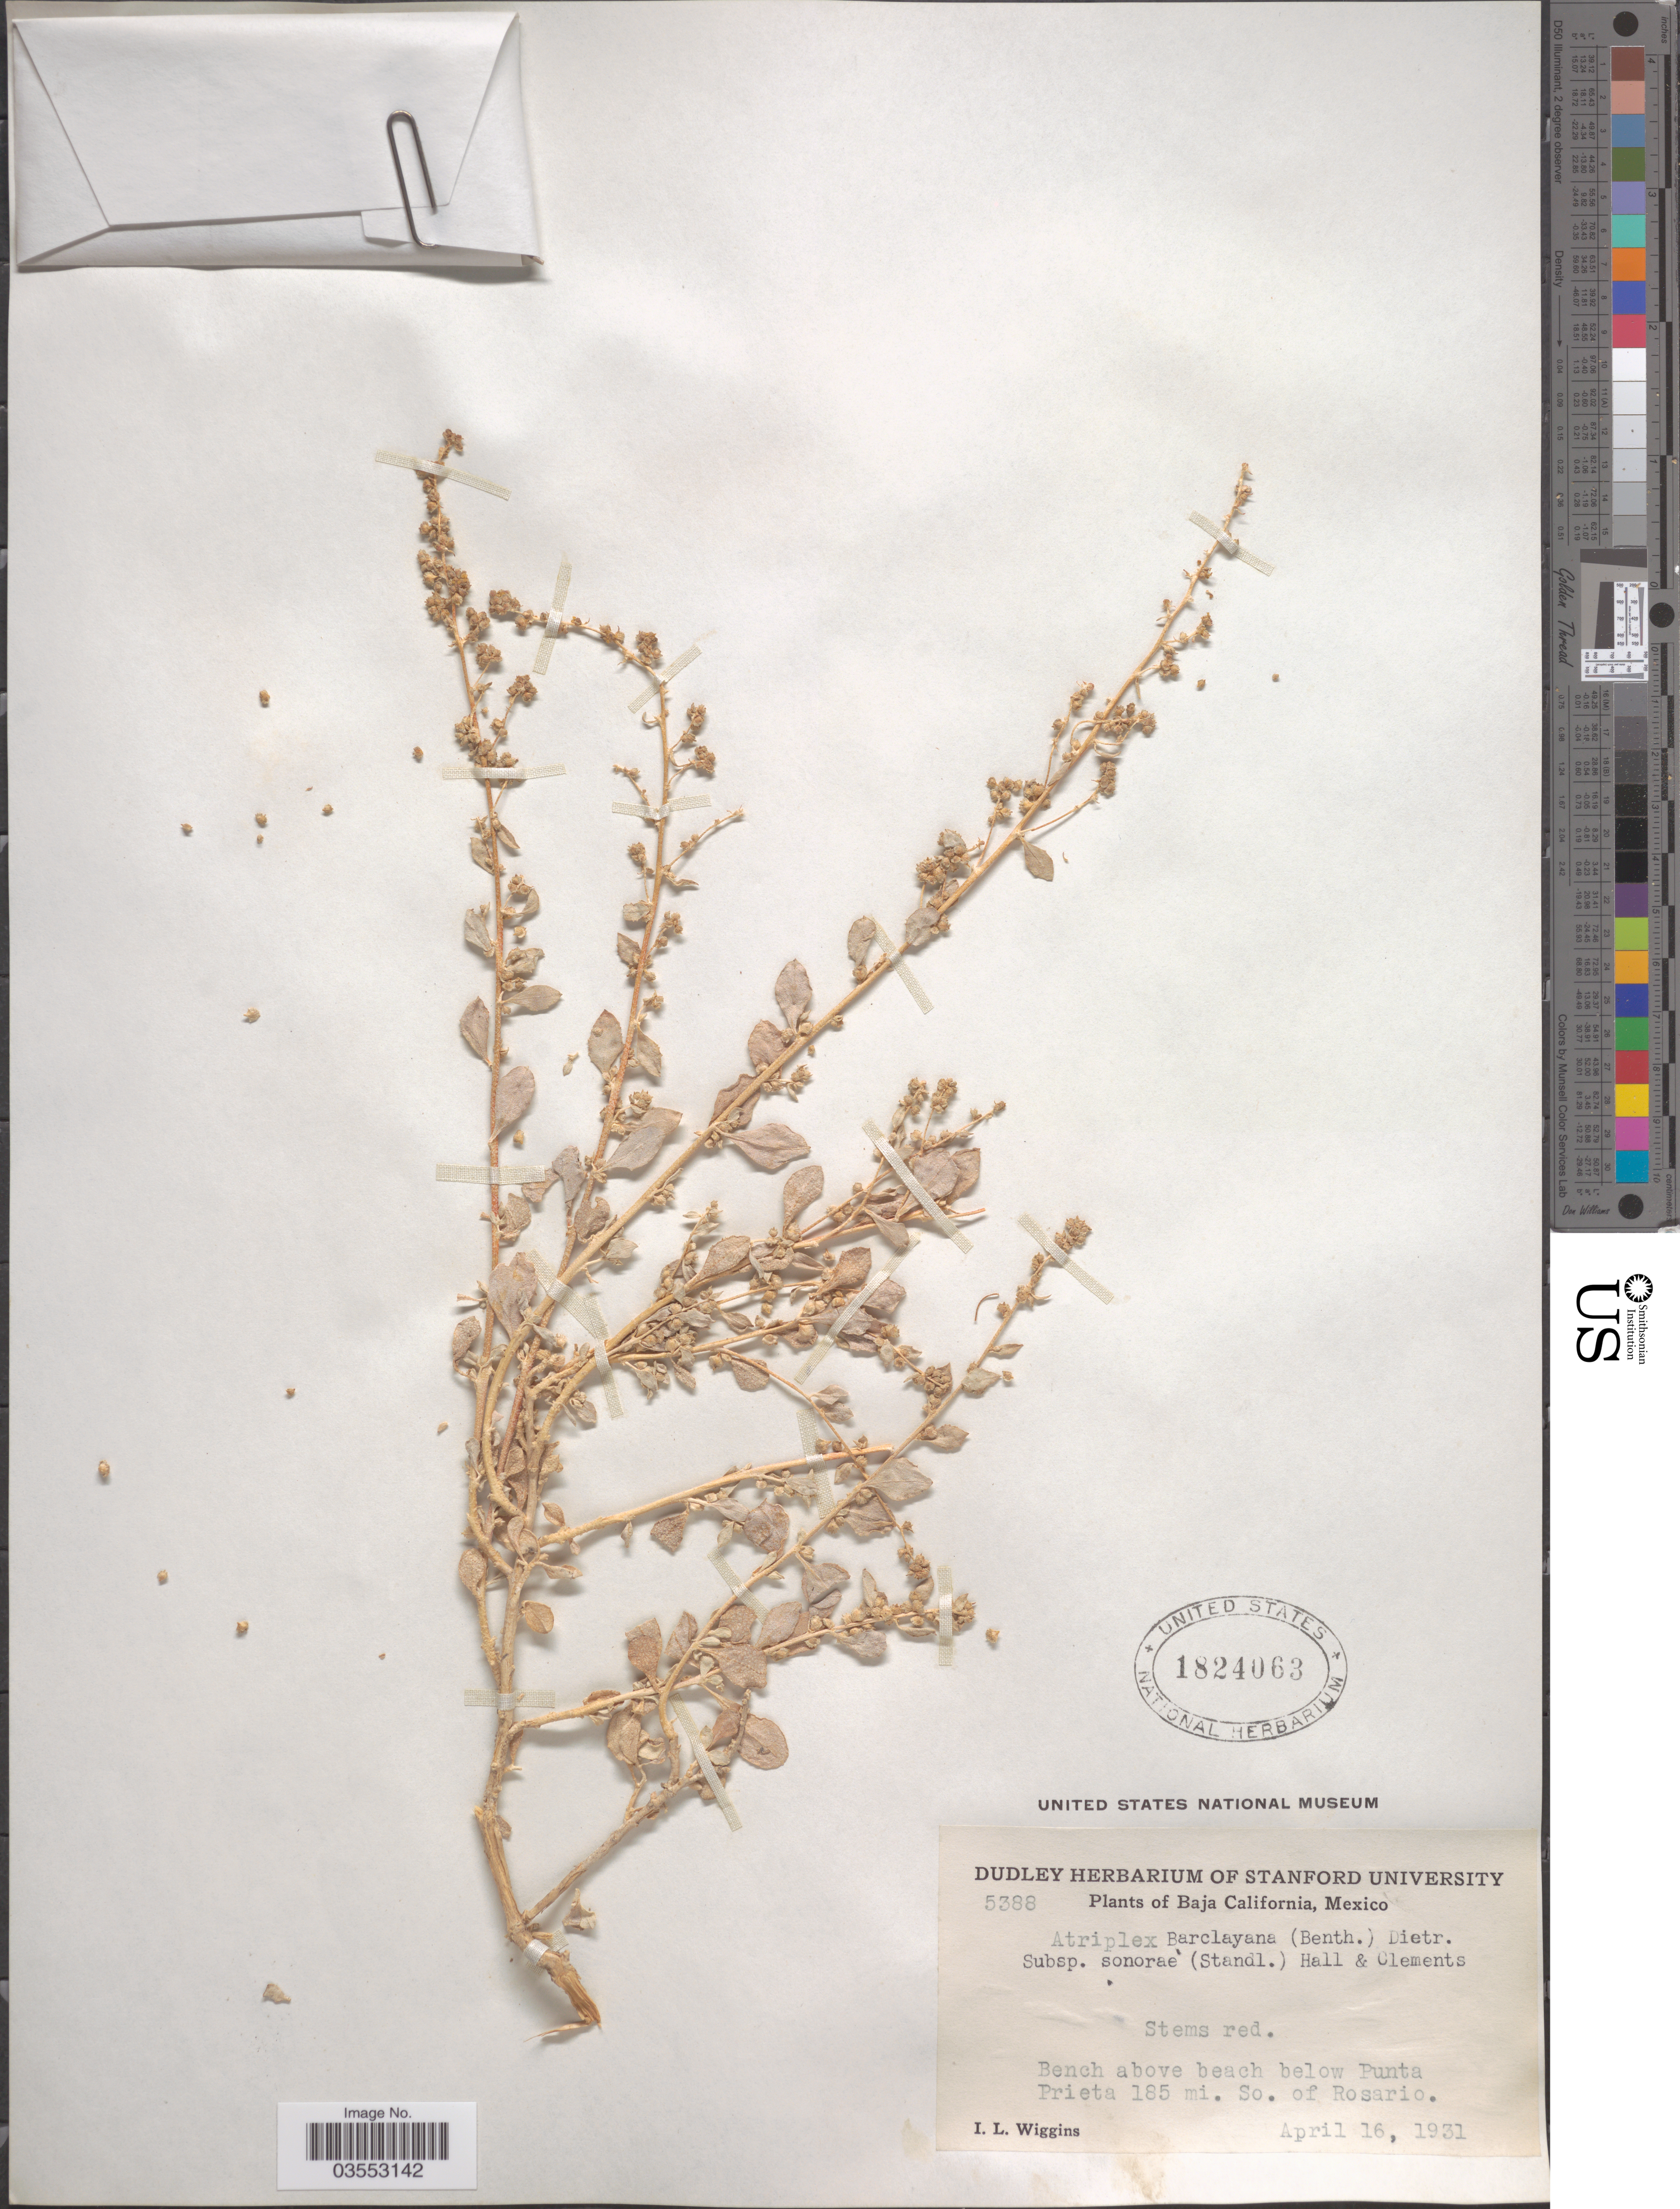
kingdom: Plantae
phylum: Tracheophyta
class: Magnoliopsida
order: Caryophyllales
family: Amaranthaceae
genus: Atriplex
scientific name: Atriplex barclayana subsp. palmeri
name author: (S. Watson) H.M. Hall & Clem.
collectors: I. L. Wiggins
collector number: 5388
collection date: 1931-04-16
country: Mexico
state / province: Baja California Norte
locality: Bench above beach below Punta Prieta 185 mi. So. of Rosario.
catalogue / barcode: US 1824063